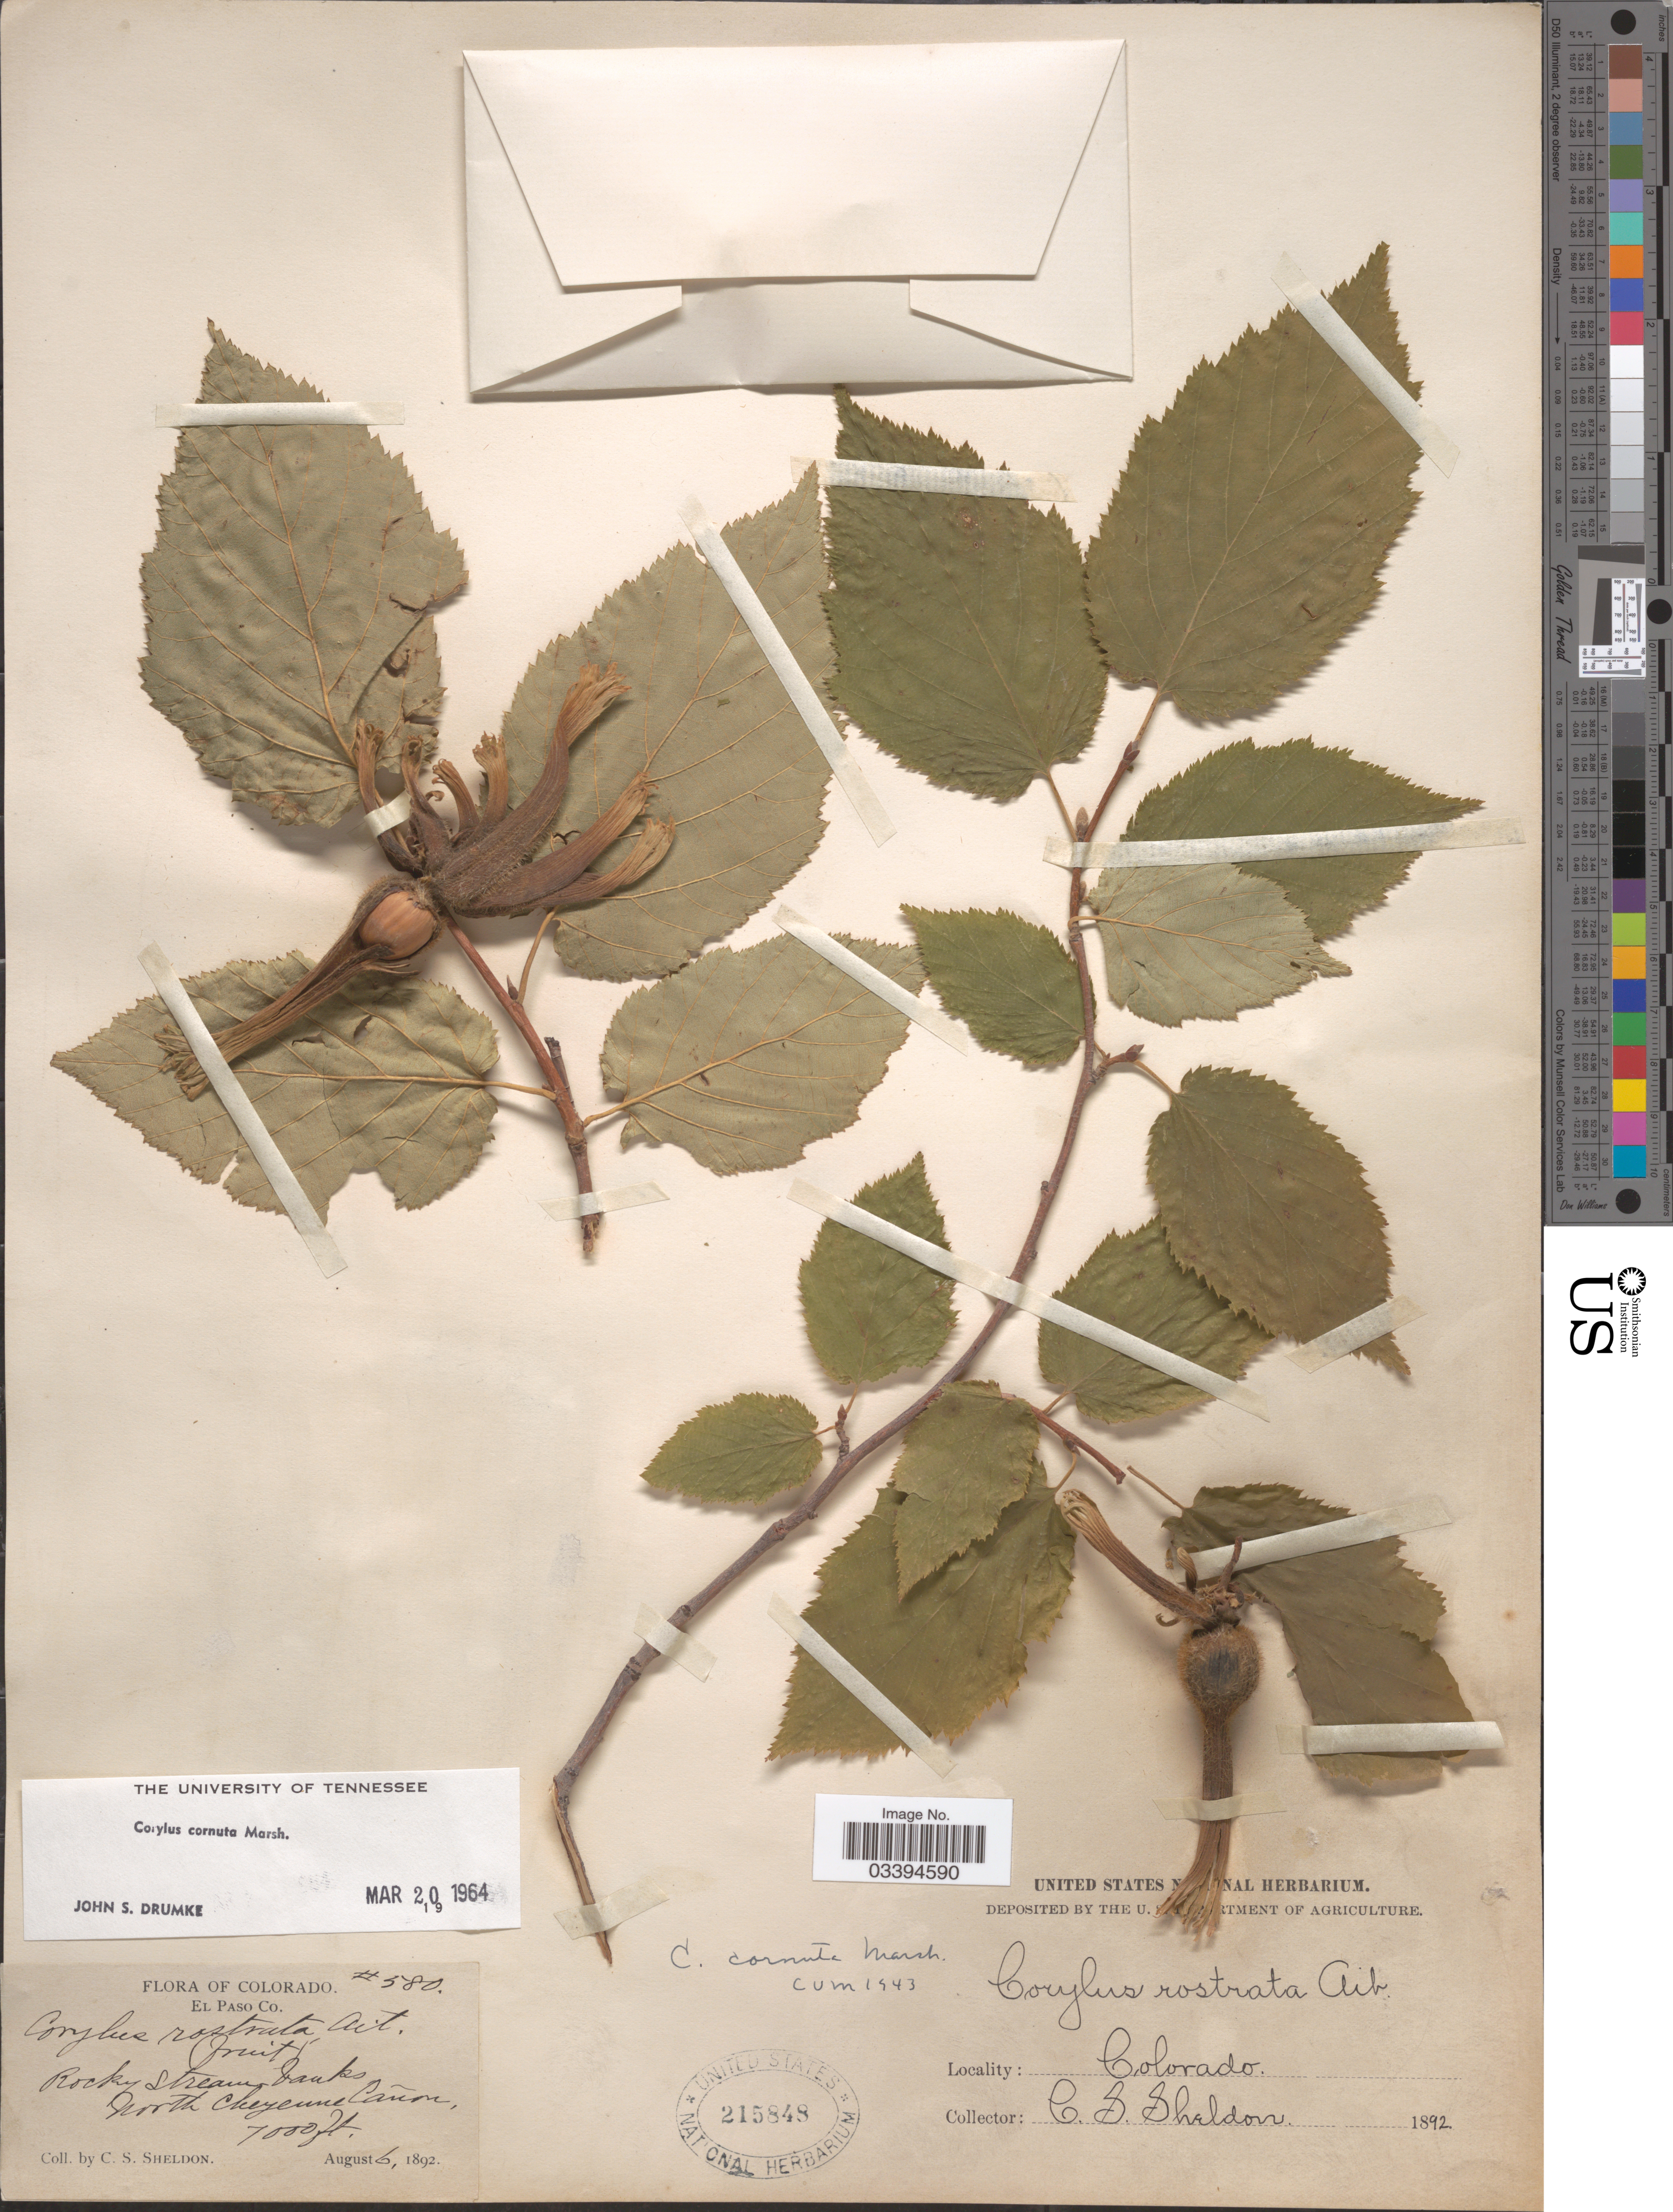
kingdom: Plantae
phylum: Tracheophyta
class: Magnoliopsida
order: Fagales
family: Betulaceae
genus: Corylus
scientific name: Corylus cornuta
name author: Marshall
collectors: C. S. Sheldon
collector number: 580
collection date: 1892-08-06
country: United States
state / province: Colorado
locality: El Paso Co. Rocky Stream banks North Cheyenne Cañon.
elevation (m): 2134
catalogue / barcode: US 215848